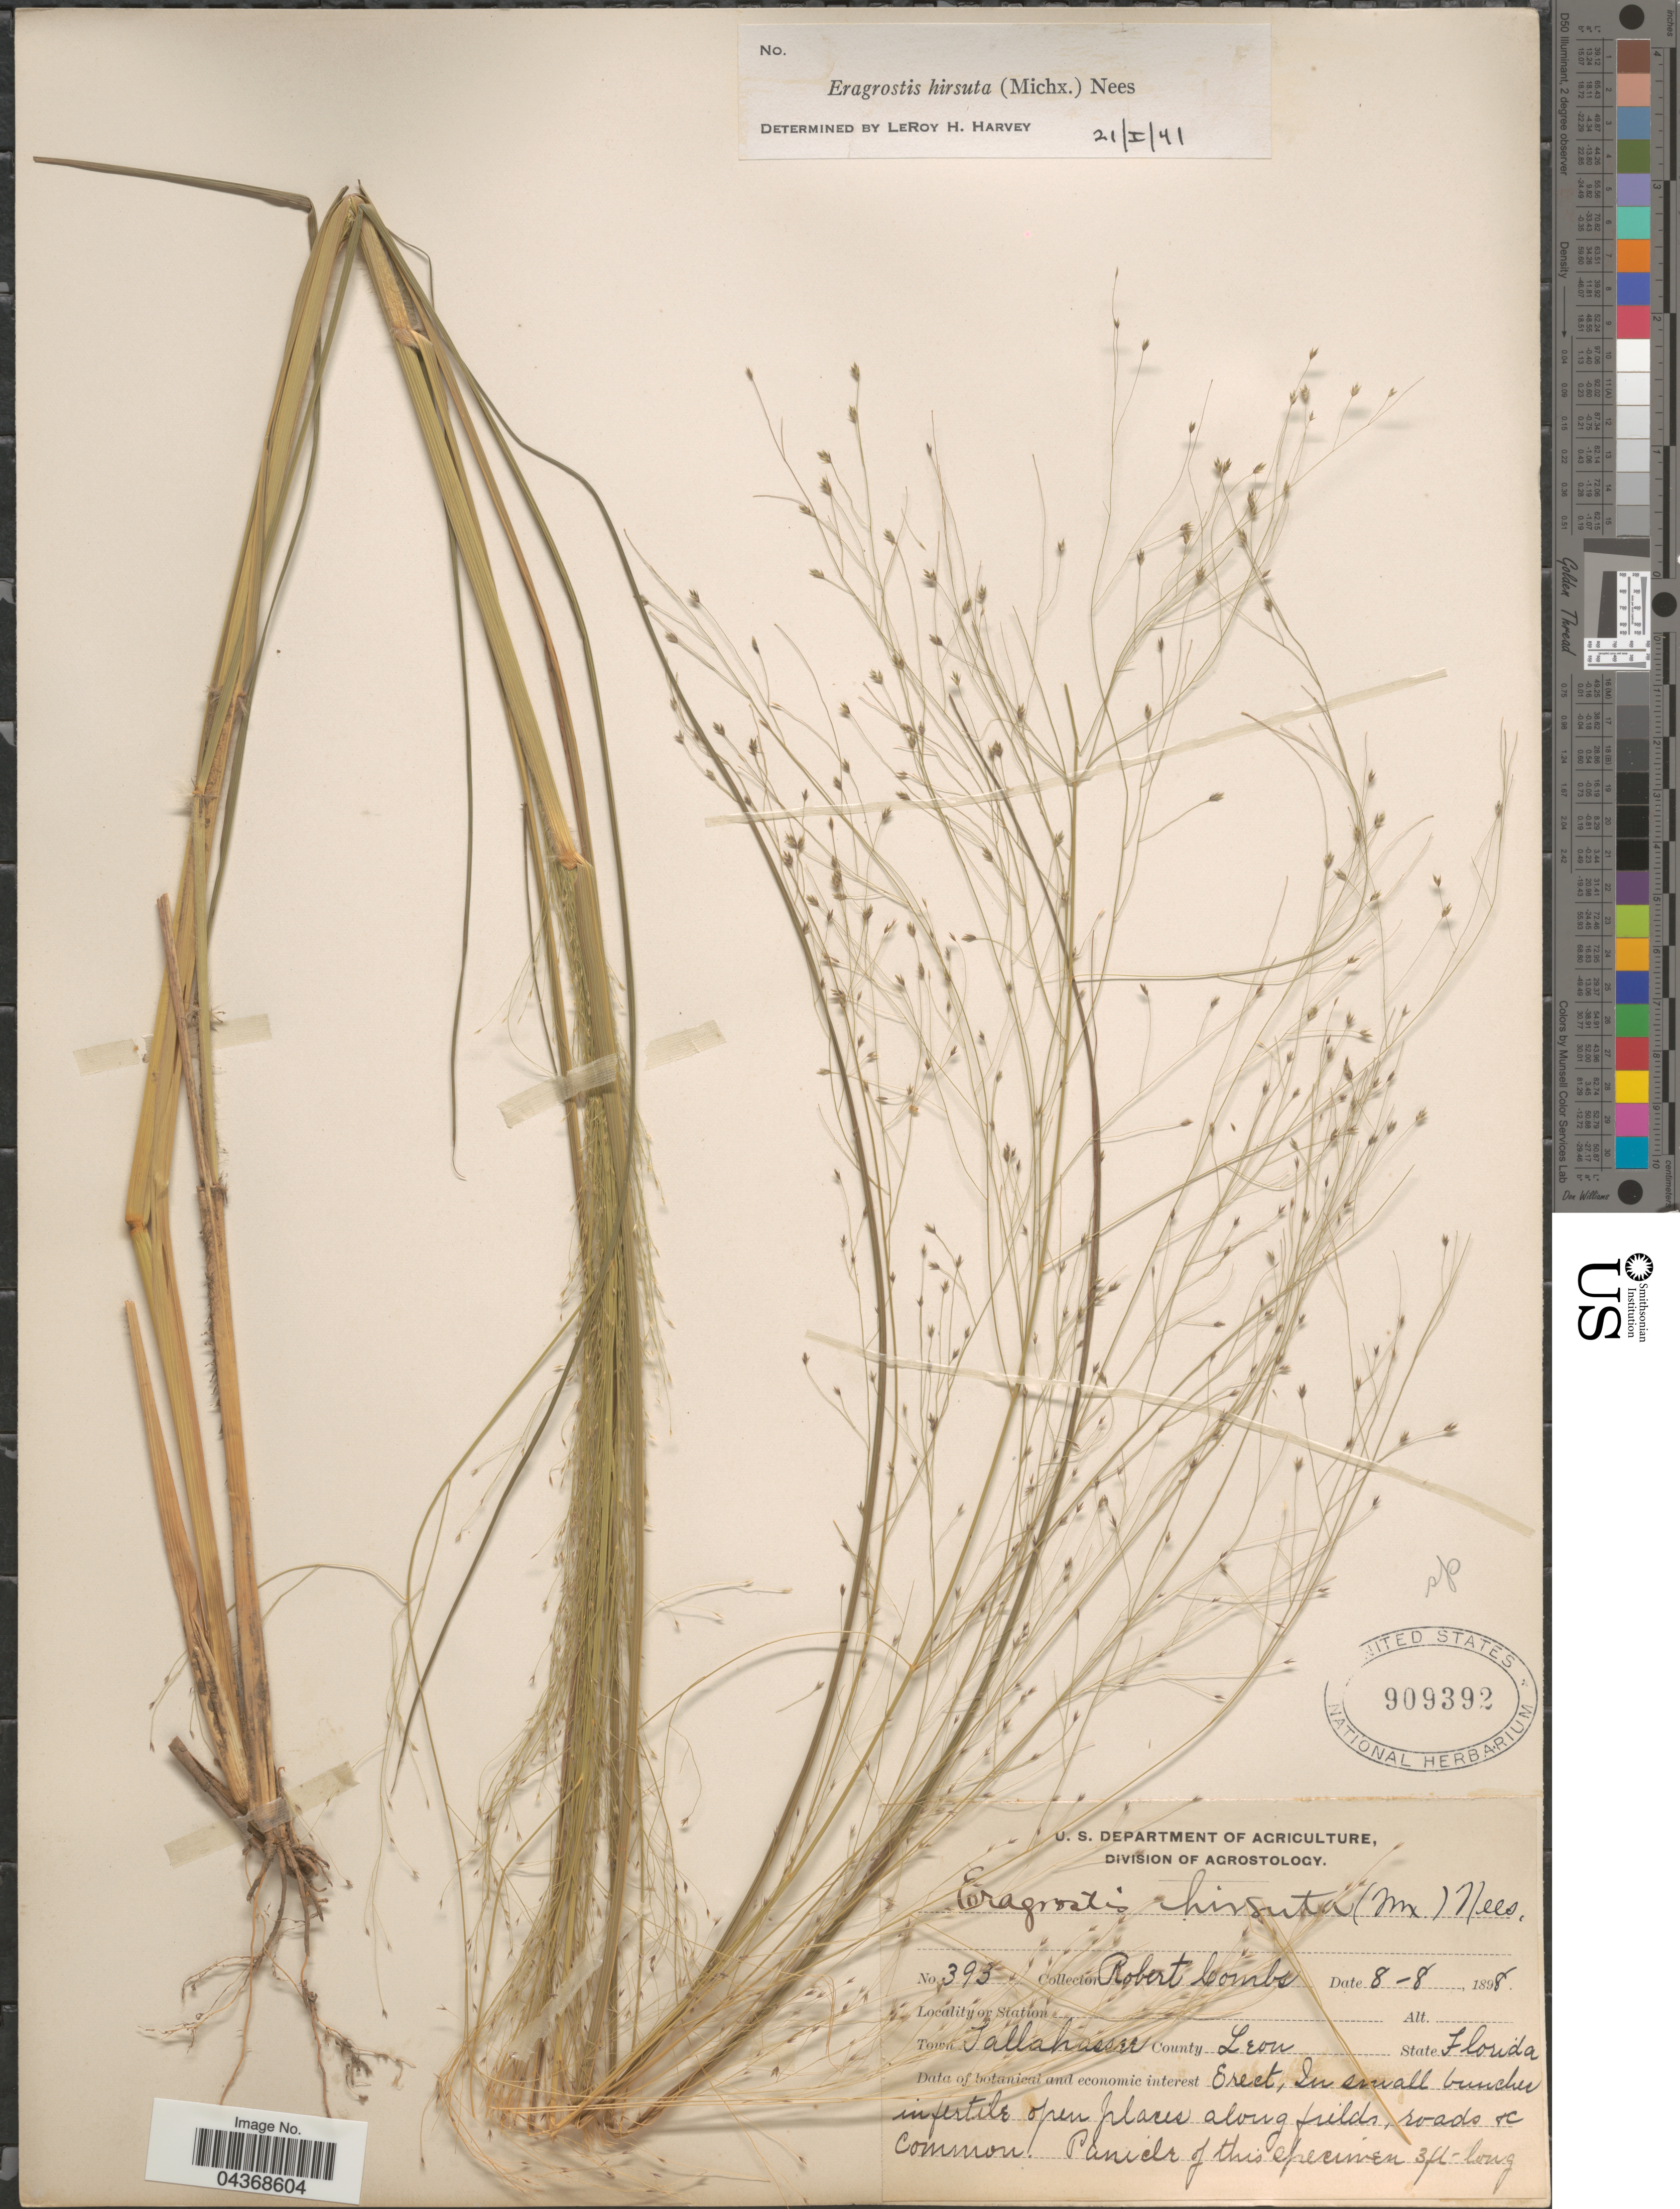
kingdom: Plantae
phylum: Tracheophyta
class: Liliopsida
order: Poales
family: Poaceae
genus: Eragrostis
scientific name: Eragrostis hirsuta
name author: (Michx.) Nees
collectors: R. Combs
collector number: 393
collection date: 1898-08-08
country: United States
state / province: Florida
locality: Town Tallahassee. County Leon.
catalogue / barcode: US 909392